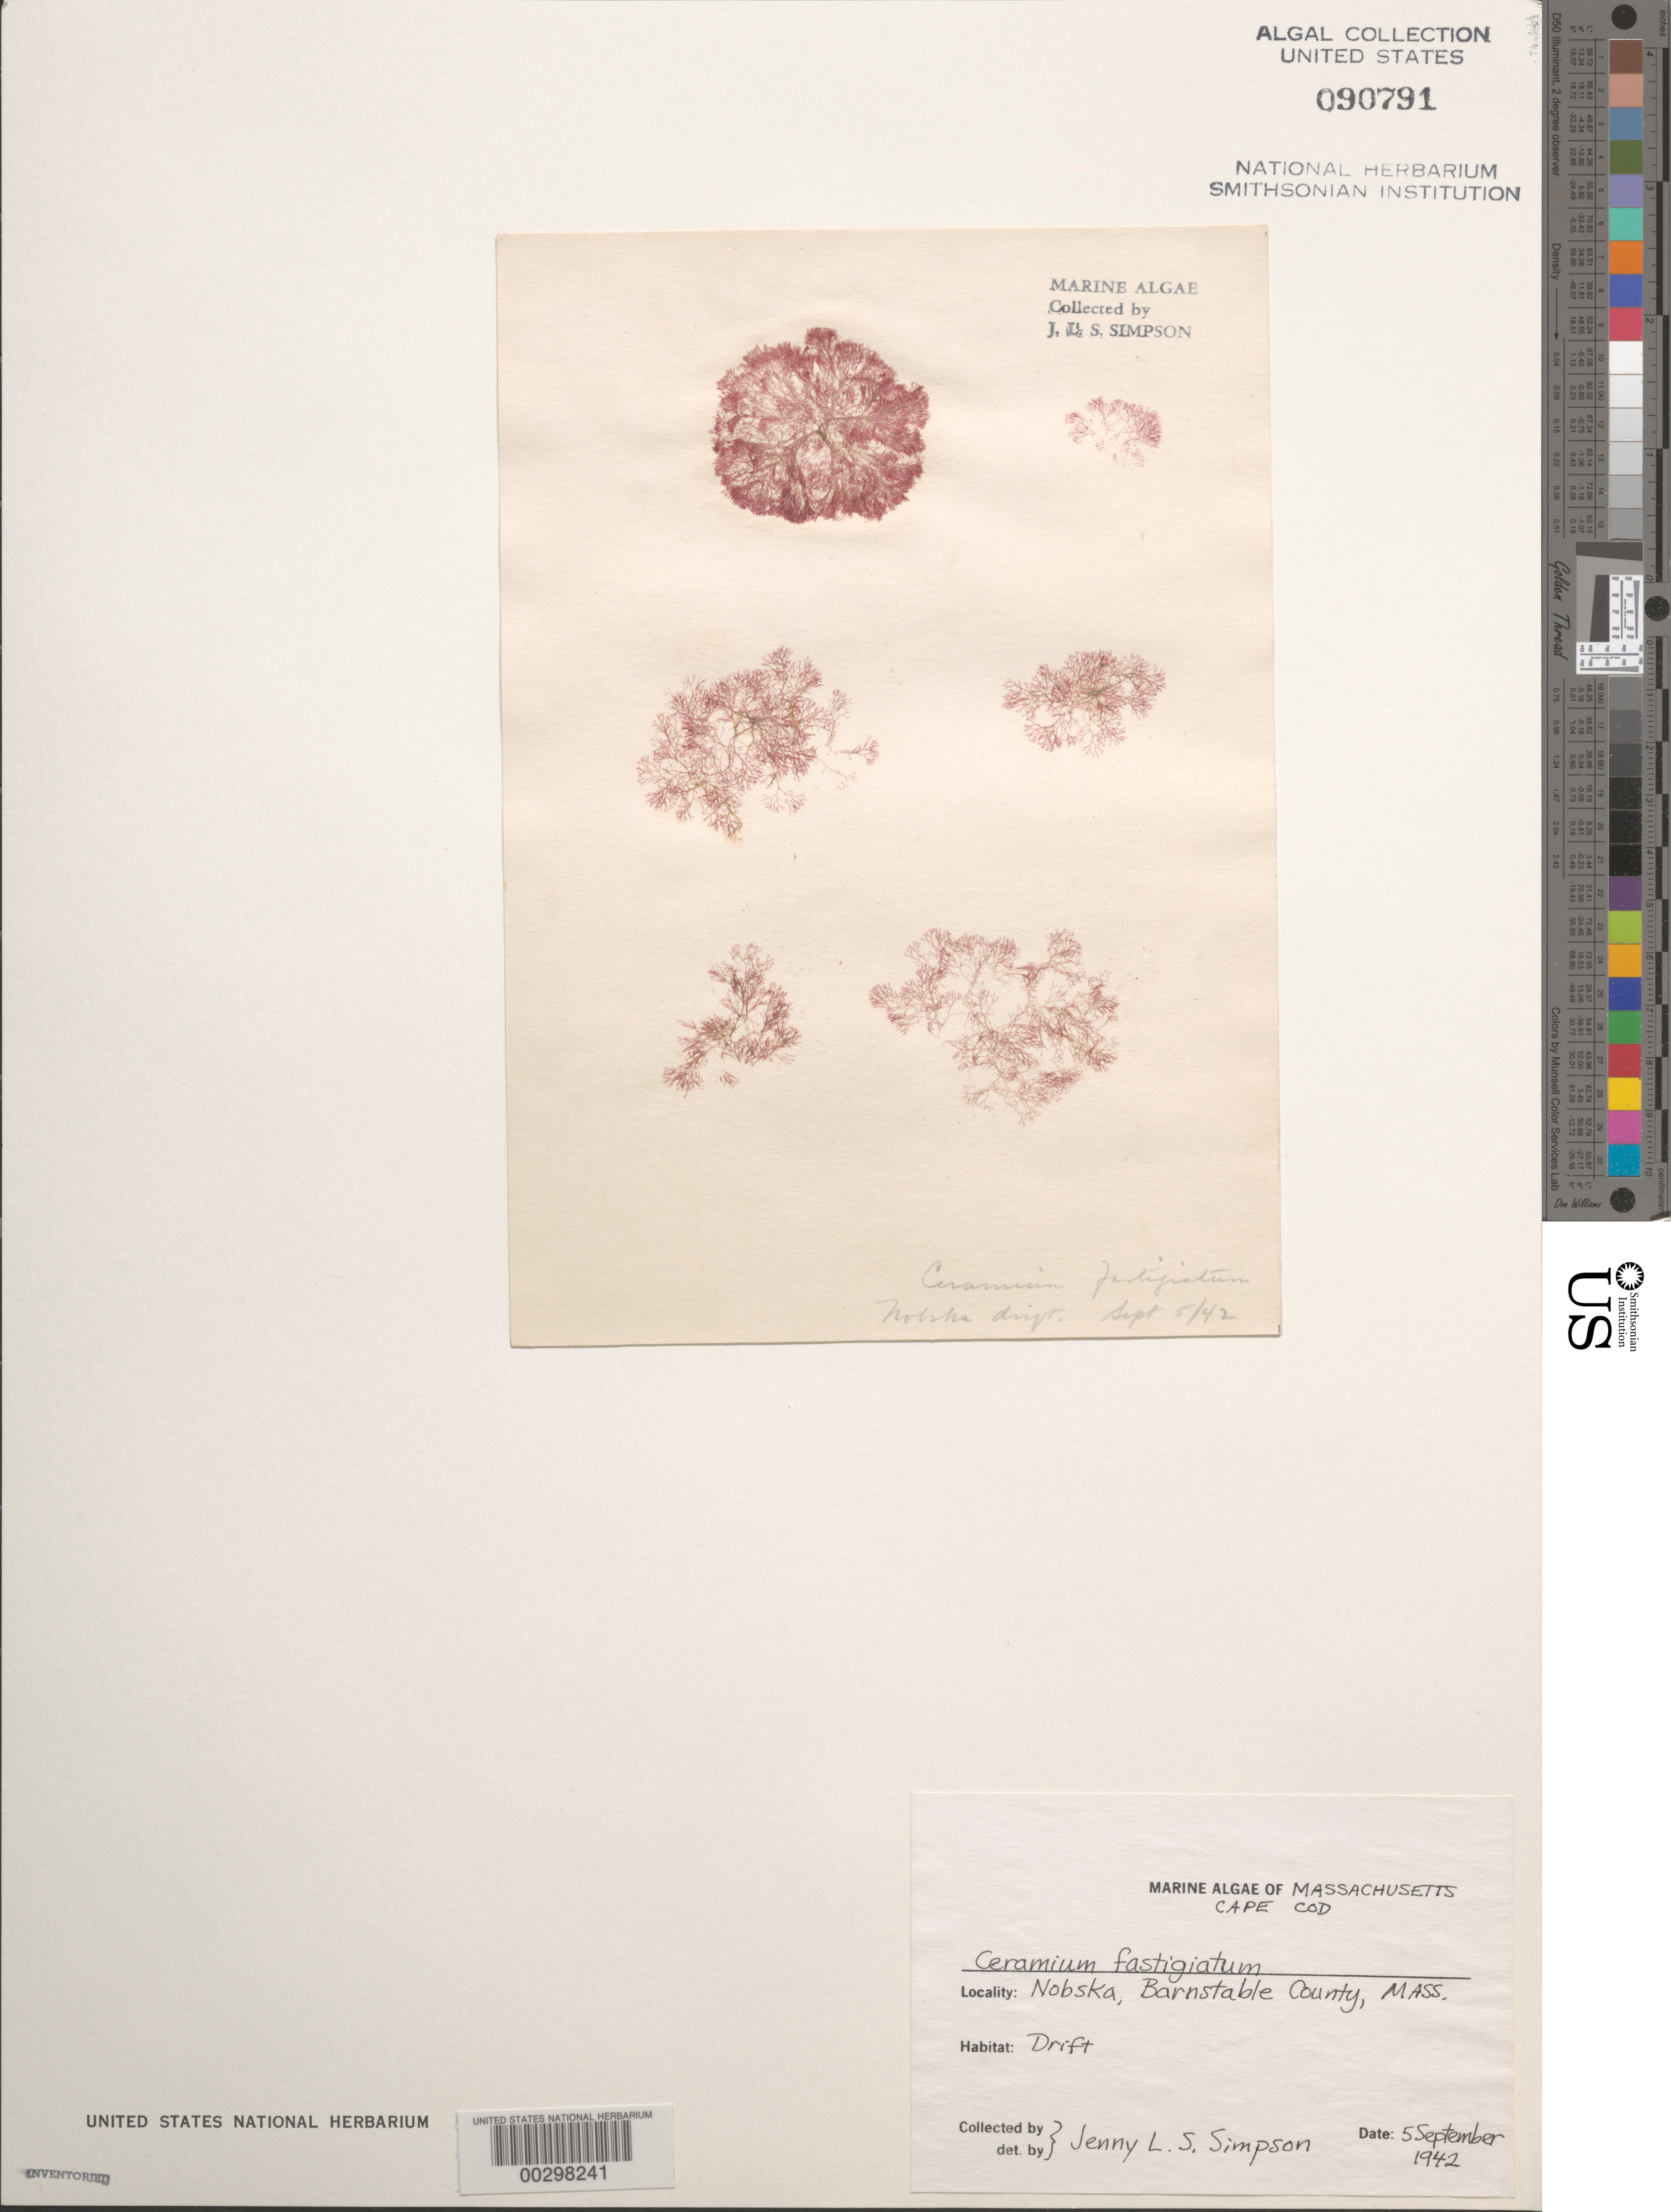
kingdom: Plantae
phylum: Rhodophyta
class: Florideophyceae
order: Ceramiales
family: Ceramiaceae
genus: Ceramium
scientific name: Ceramium fastigiatum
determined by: Simpson, J. L. S.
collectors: J. Simpson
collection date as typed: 05 Sep 1942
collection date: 1942-09-05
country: United States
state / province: Massachusetts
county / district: Barnstable County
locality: Nobska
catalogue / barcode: US 90791